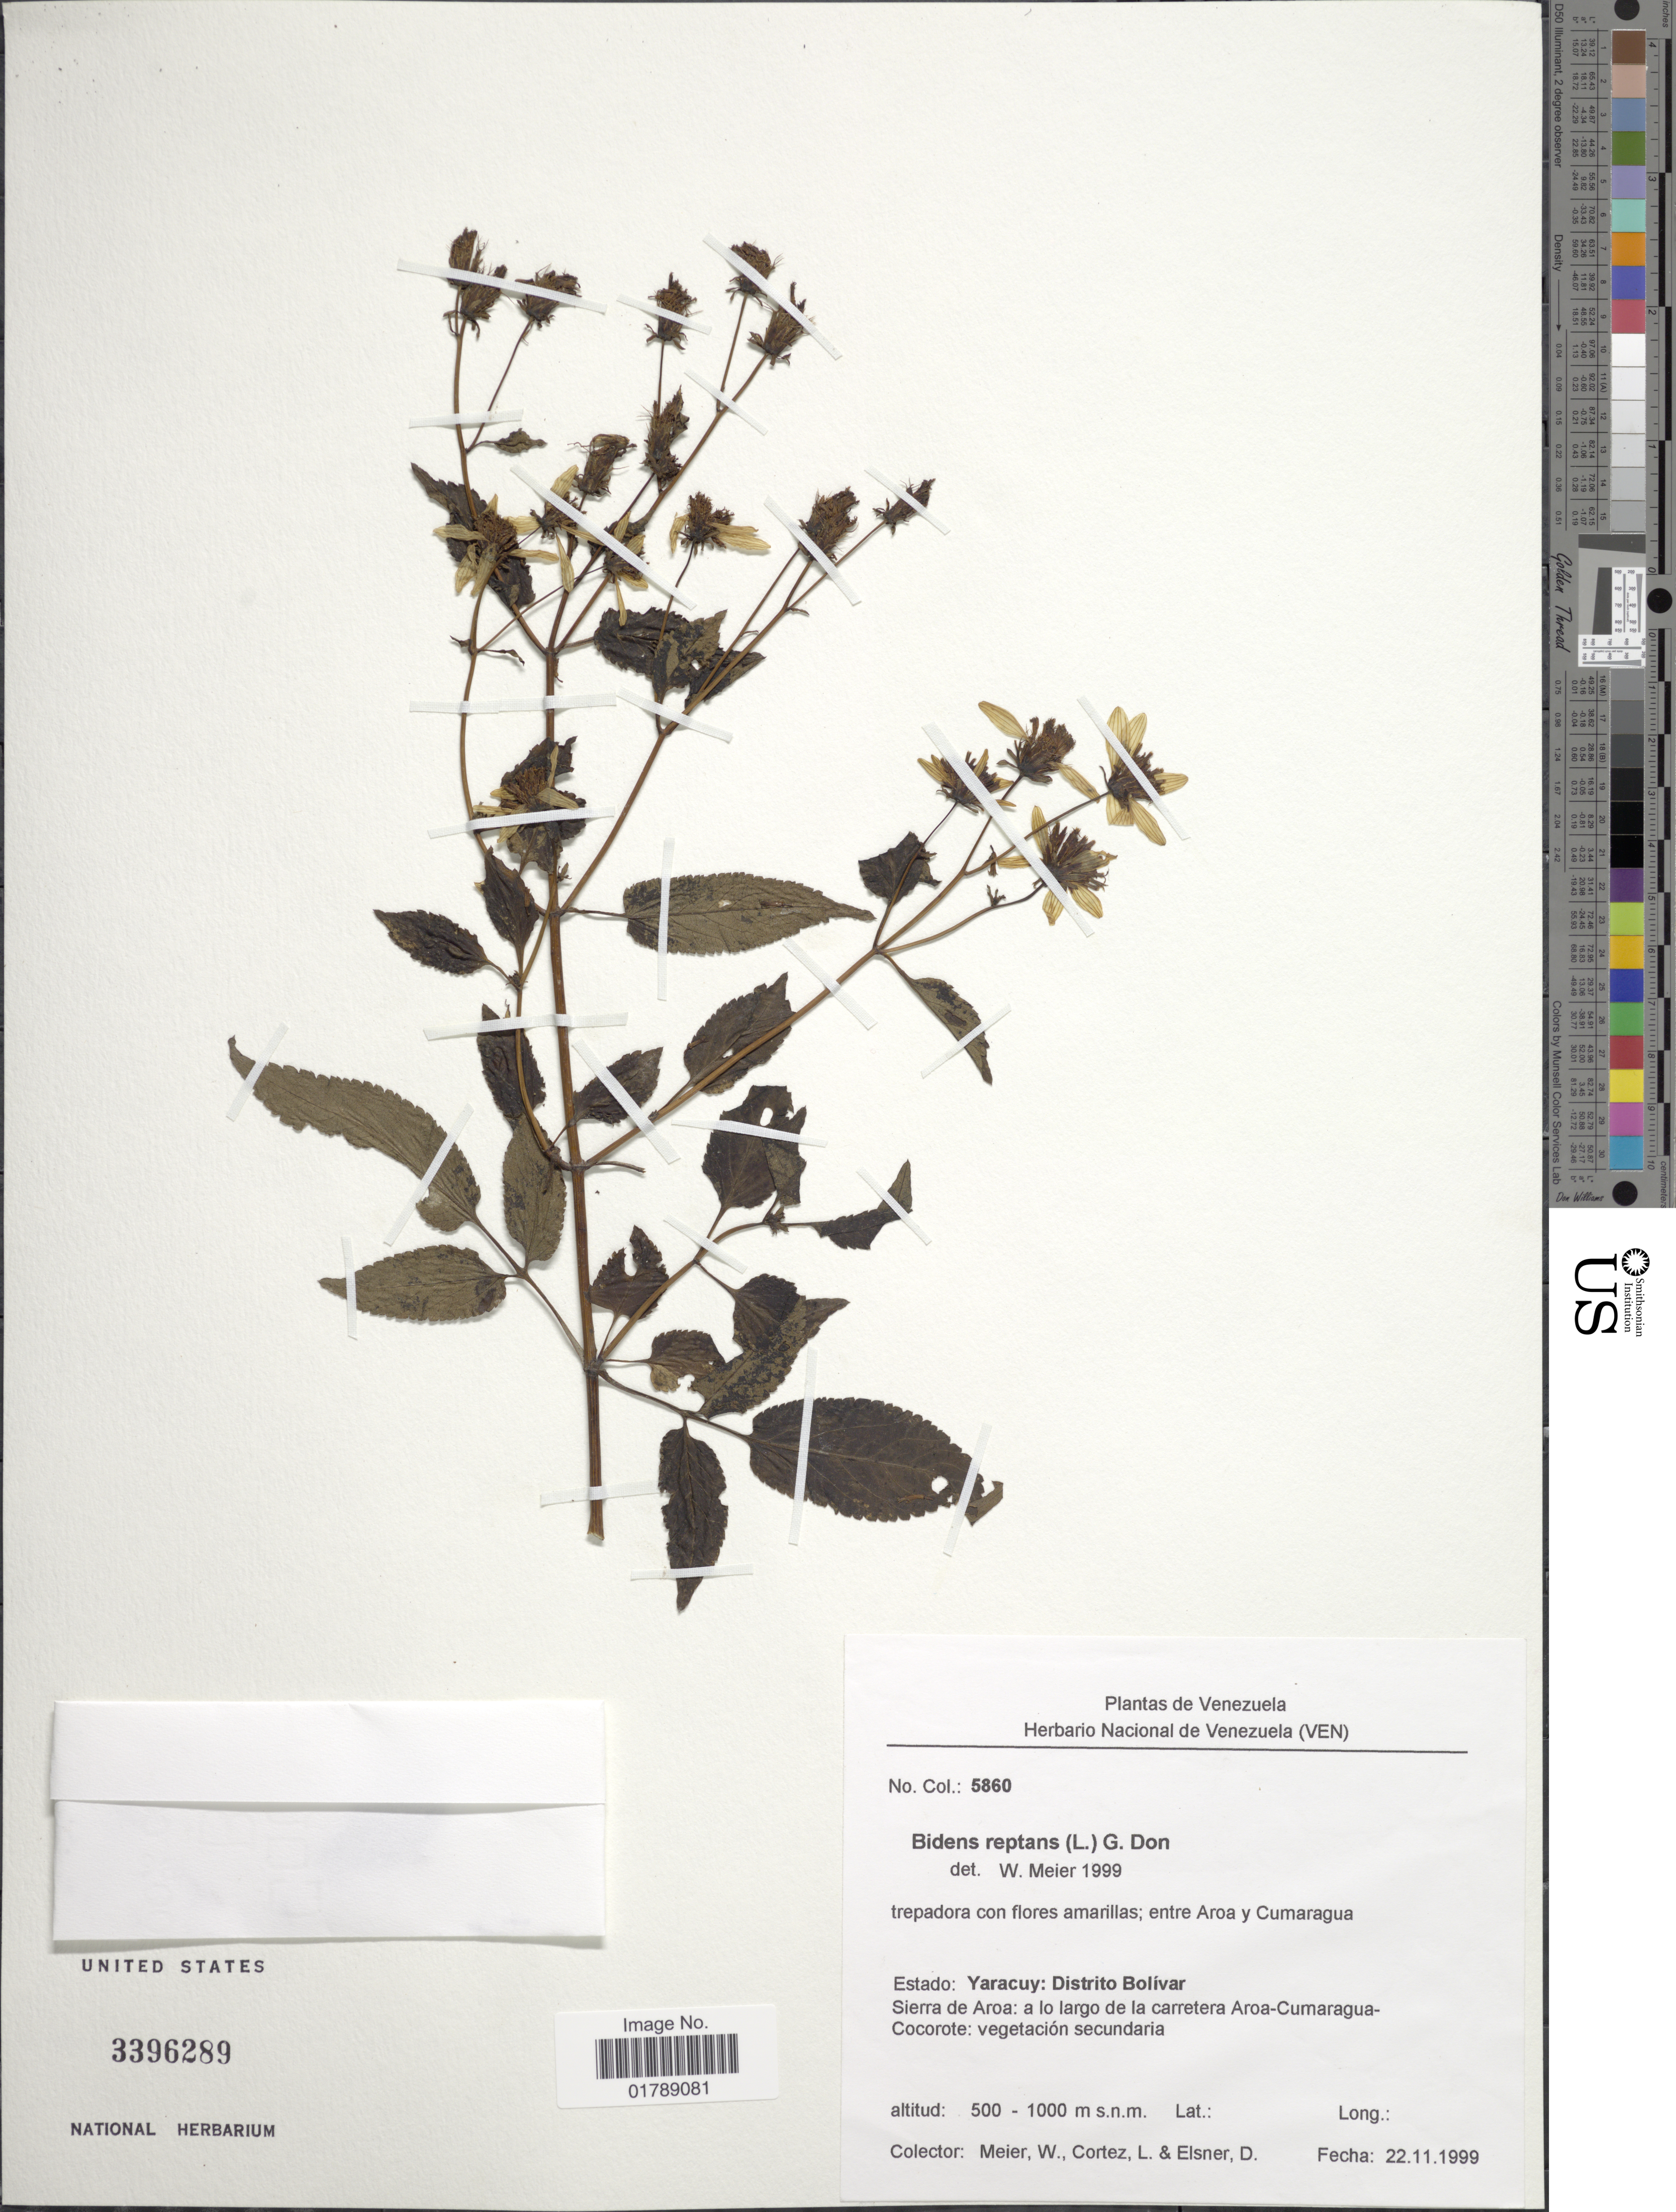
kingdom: Plantae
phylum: Tracheophyta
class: Magnoliopsida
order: Asterales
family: Asteraceae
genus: Bidens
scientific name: Bidens squarrosa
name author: Kunth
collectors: W. Meier, L. Cortéz & D. Elsner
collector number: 5860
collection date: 1999-11-22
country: Venezuela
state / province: Yaracuy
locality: Distrito Bolívar. Sierra de Aroa: a lo largo de la carretera Aroa-Cumaragua-Cocorote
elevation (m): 500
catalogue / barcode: US 3396289